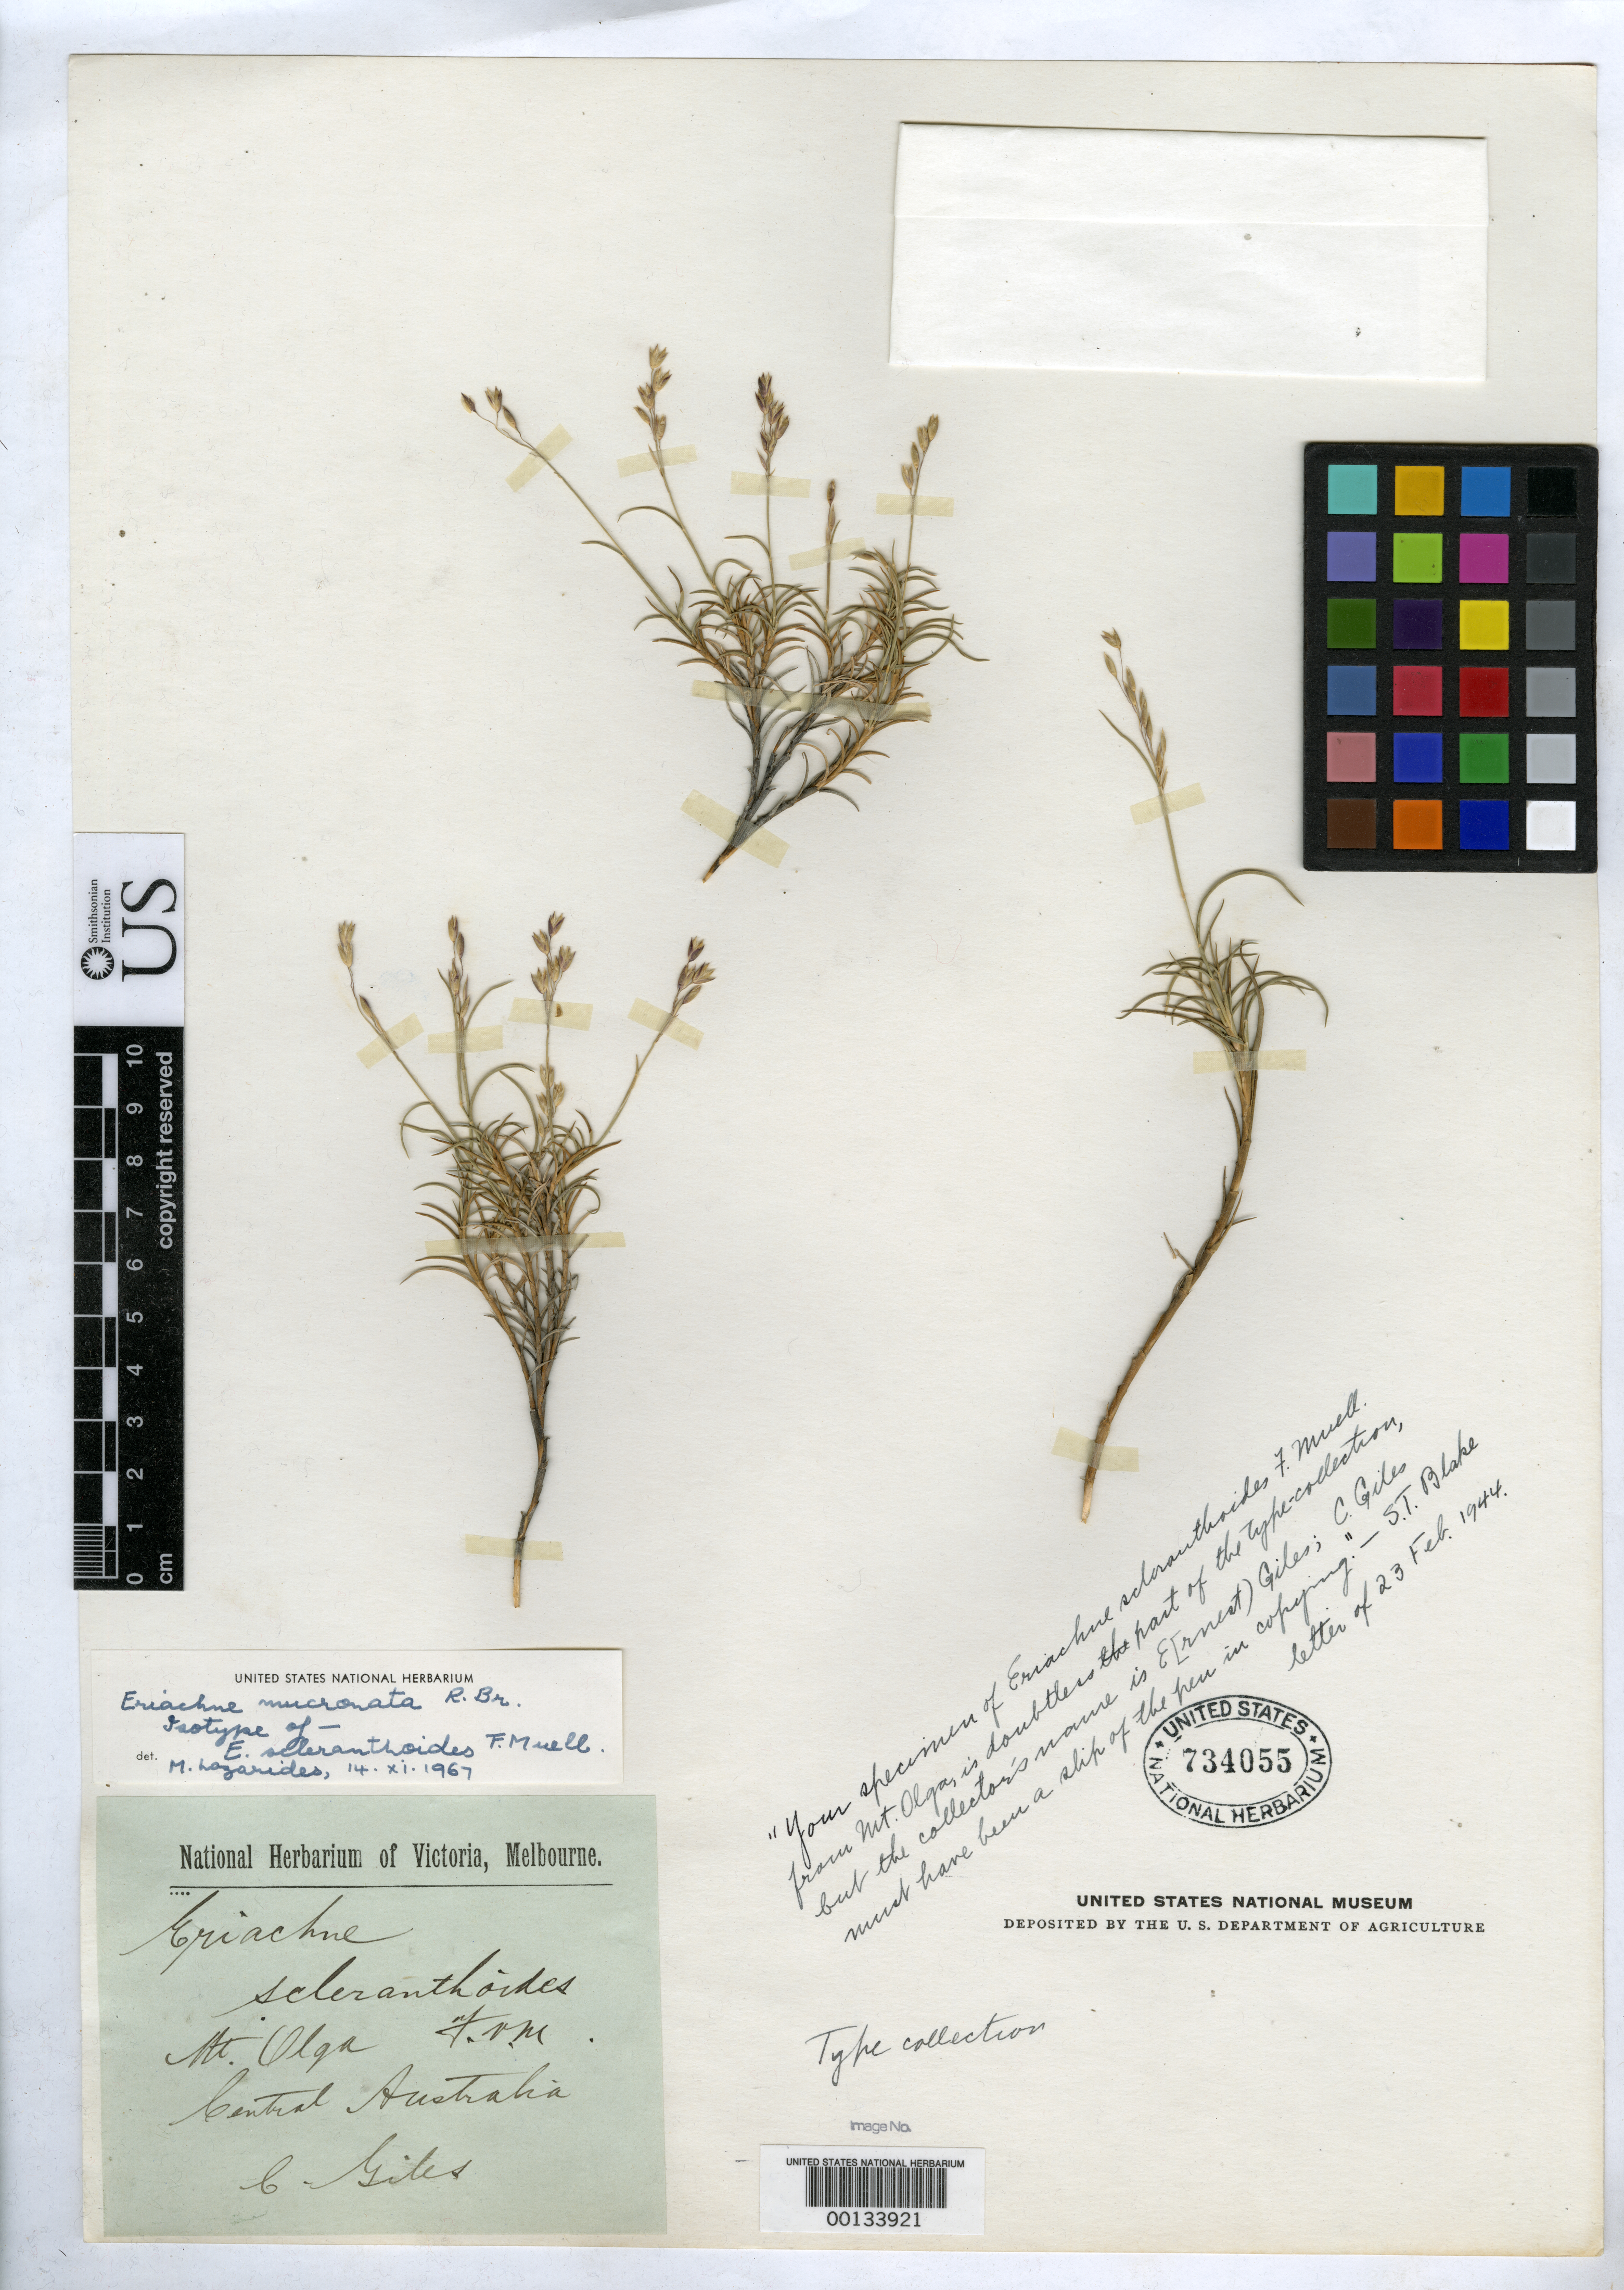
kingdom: Plantae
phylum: Tracheophyta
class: Liliopsida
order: Poales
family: Poaceae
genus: Eriachne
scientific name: Eriachne scleranthoides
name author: F. Muell.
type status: Possible Isotype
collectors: E. Giles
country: Australia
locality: Mt. Olga.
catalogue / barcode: US 734055